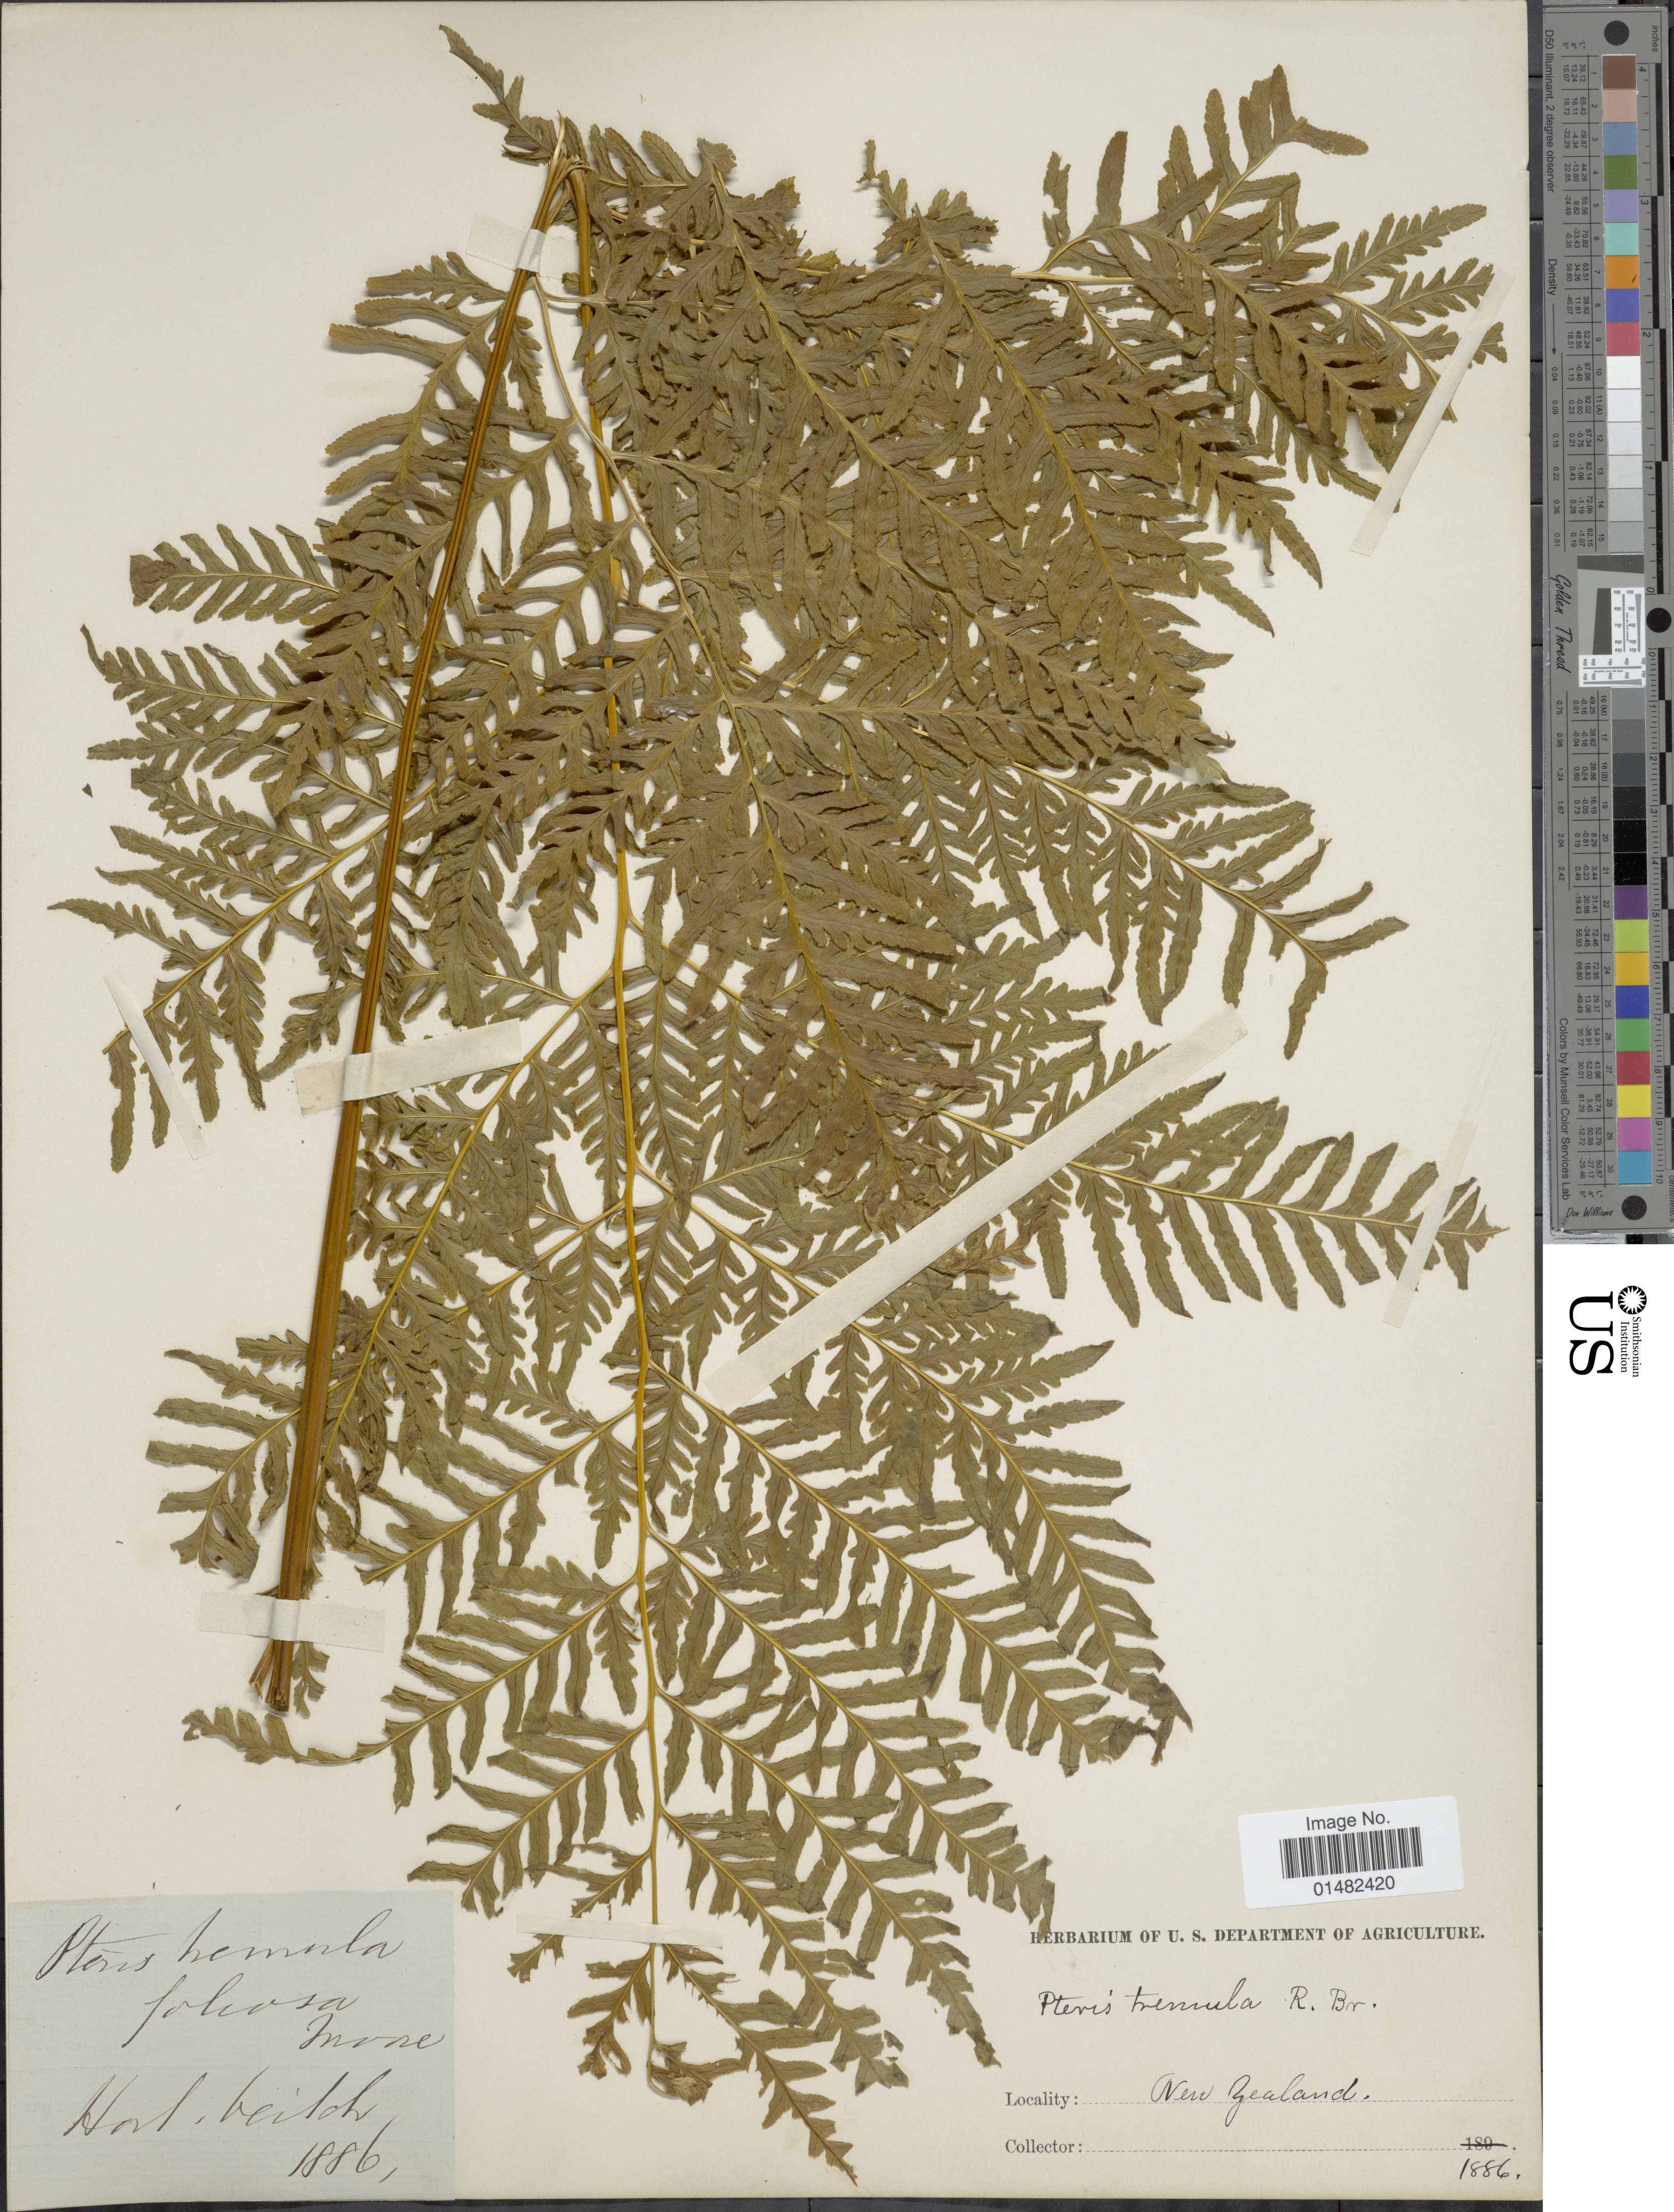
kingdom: Plantae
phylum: Tracheophyta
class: Polypodiopsida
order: Polypodiales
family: Pteridaceae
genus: Pteris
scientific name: Pteris tremula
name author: R. Br.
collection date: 1886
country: New Zealand